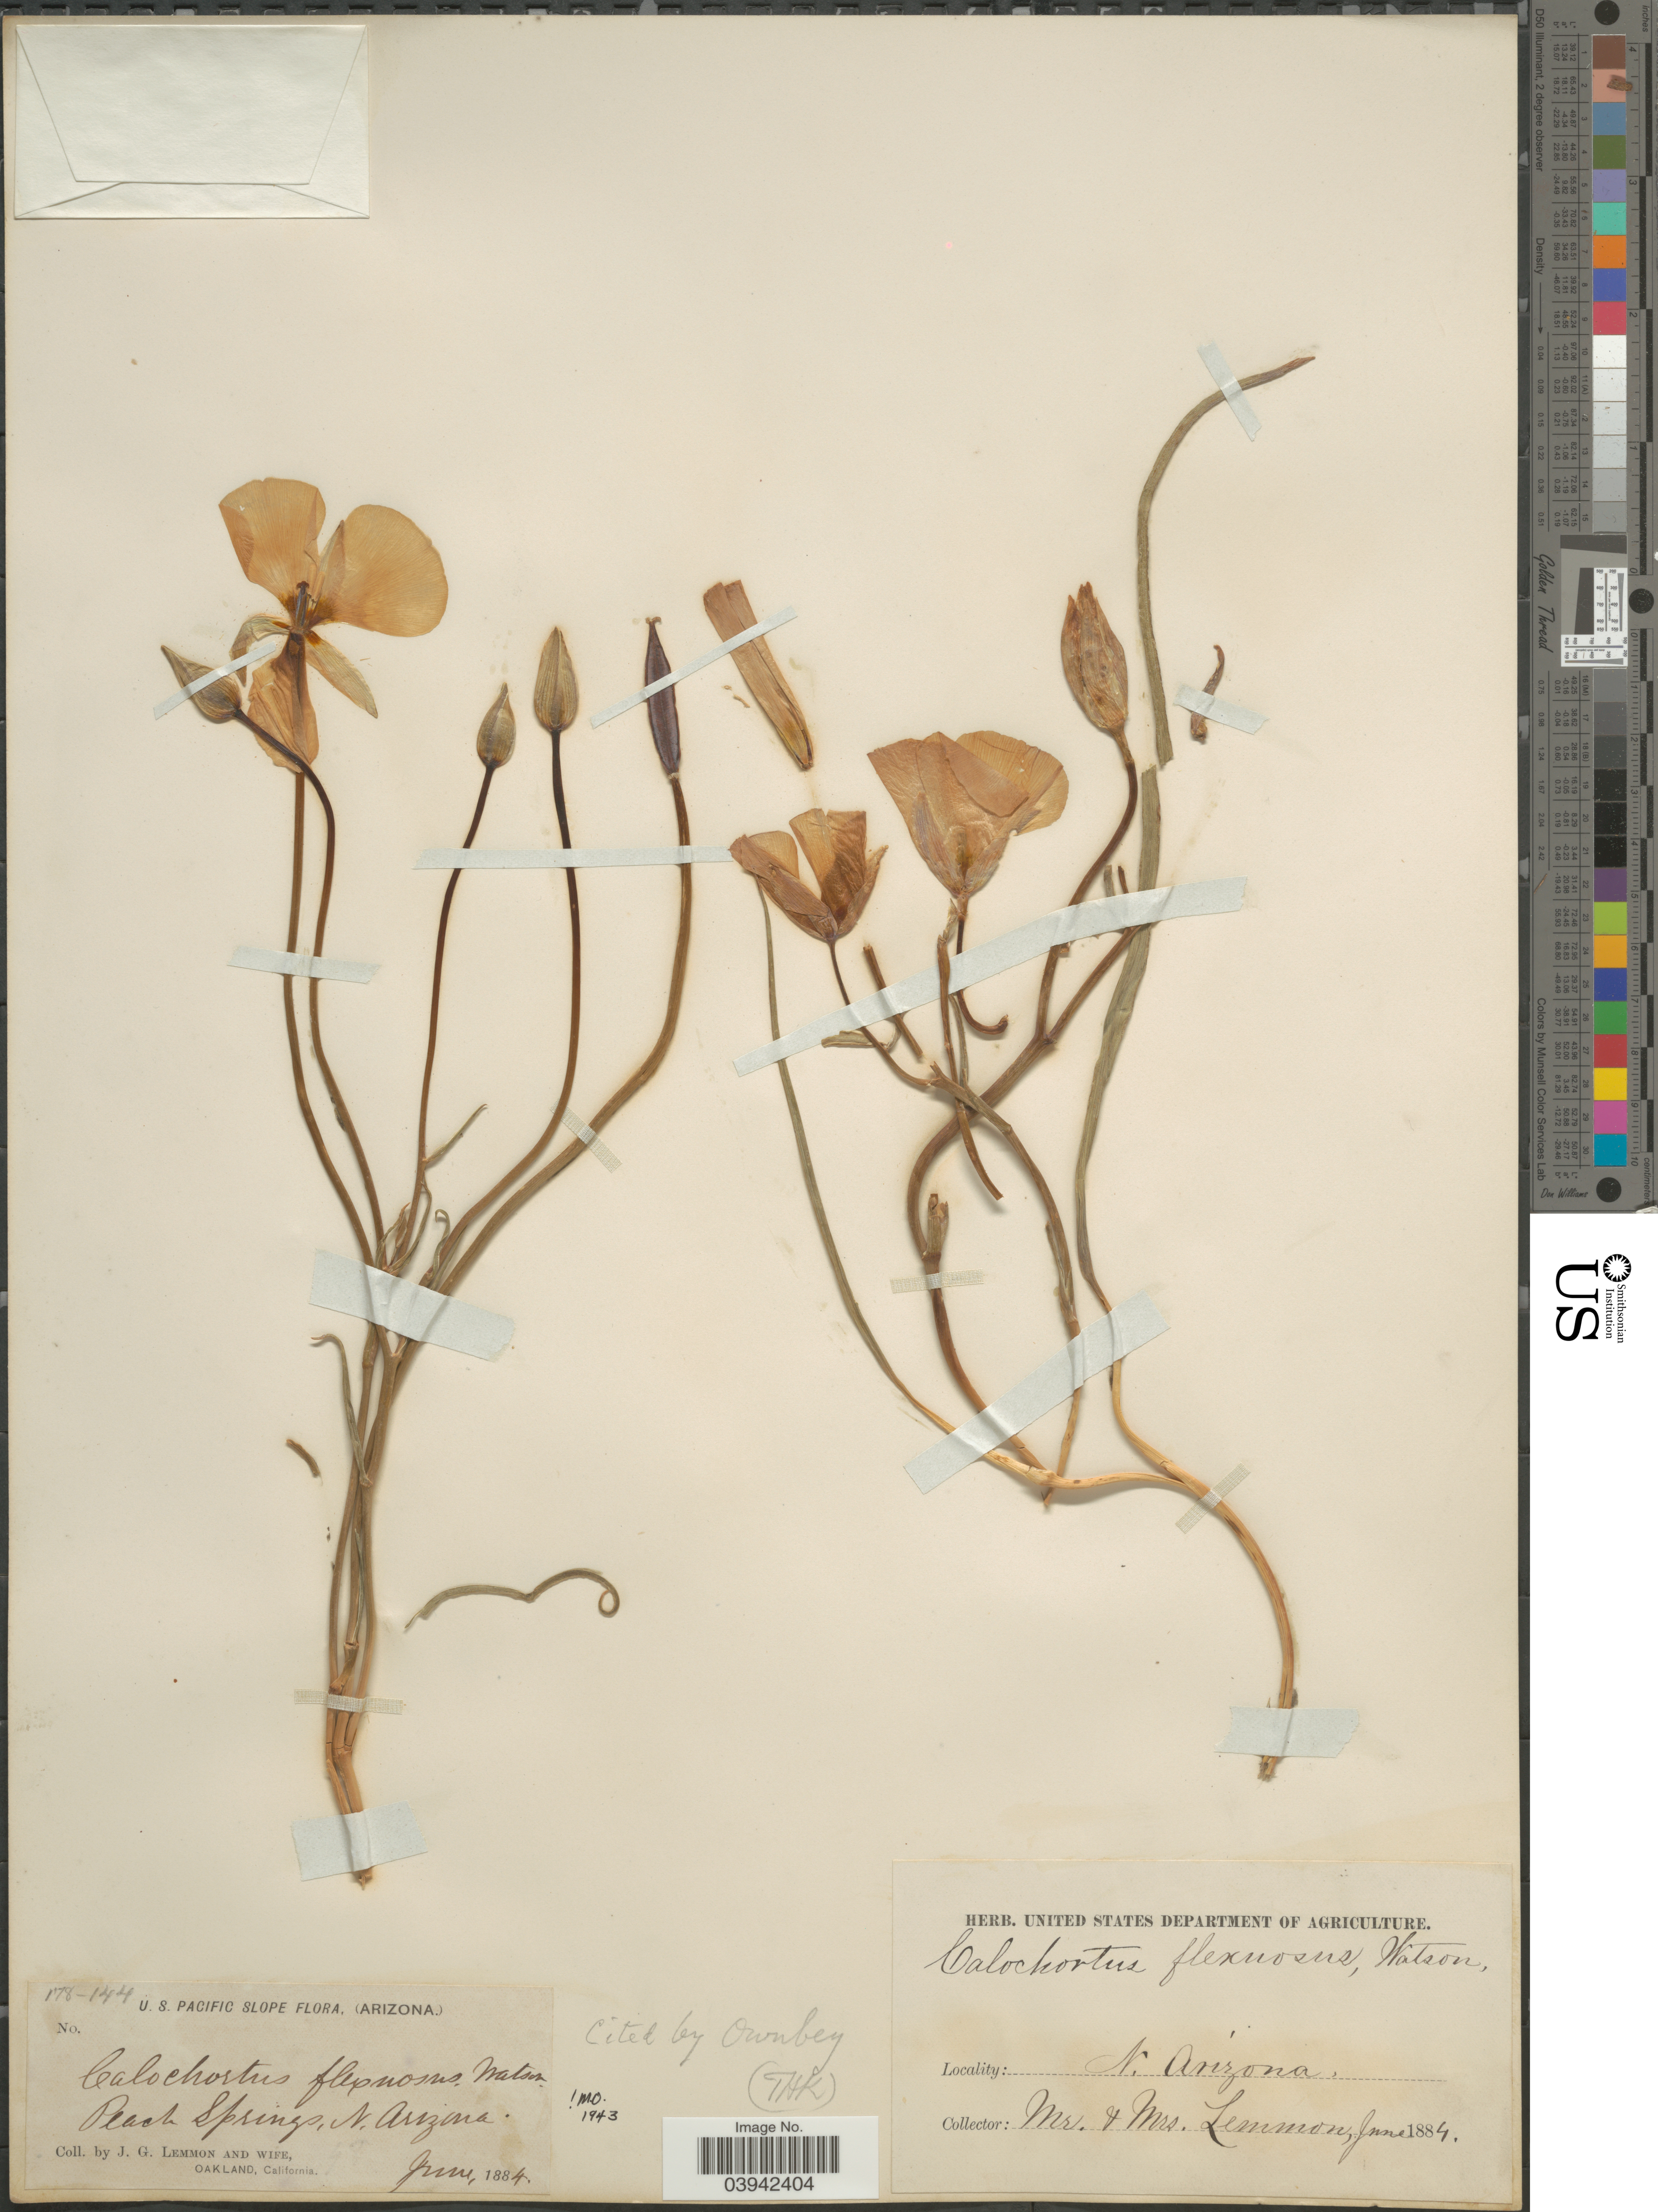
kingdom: Plantae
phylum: Tracheophyta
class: Liliopsida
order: Liliales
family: Liliaceae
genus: Calochortus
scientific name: Calochortus flexuosus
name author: S. Watson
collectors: J. Lemmon & Mrs. J. G. Lemmon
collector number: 178-144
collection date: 1884-06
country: United States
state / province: Arizona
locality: U. S. Pacific Slope. Peach Springs, N. Arizona.